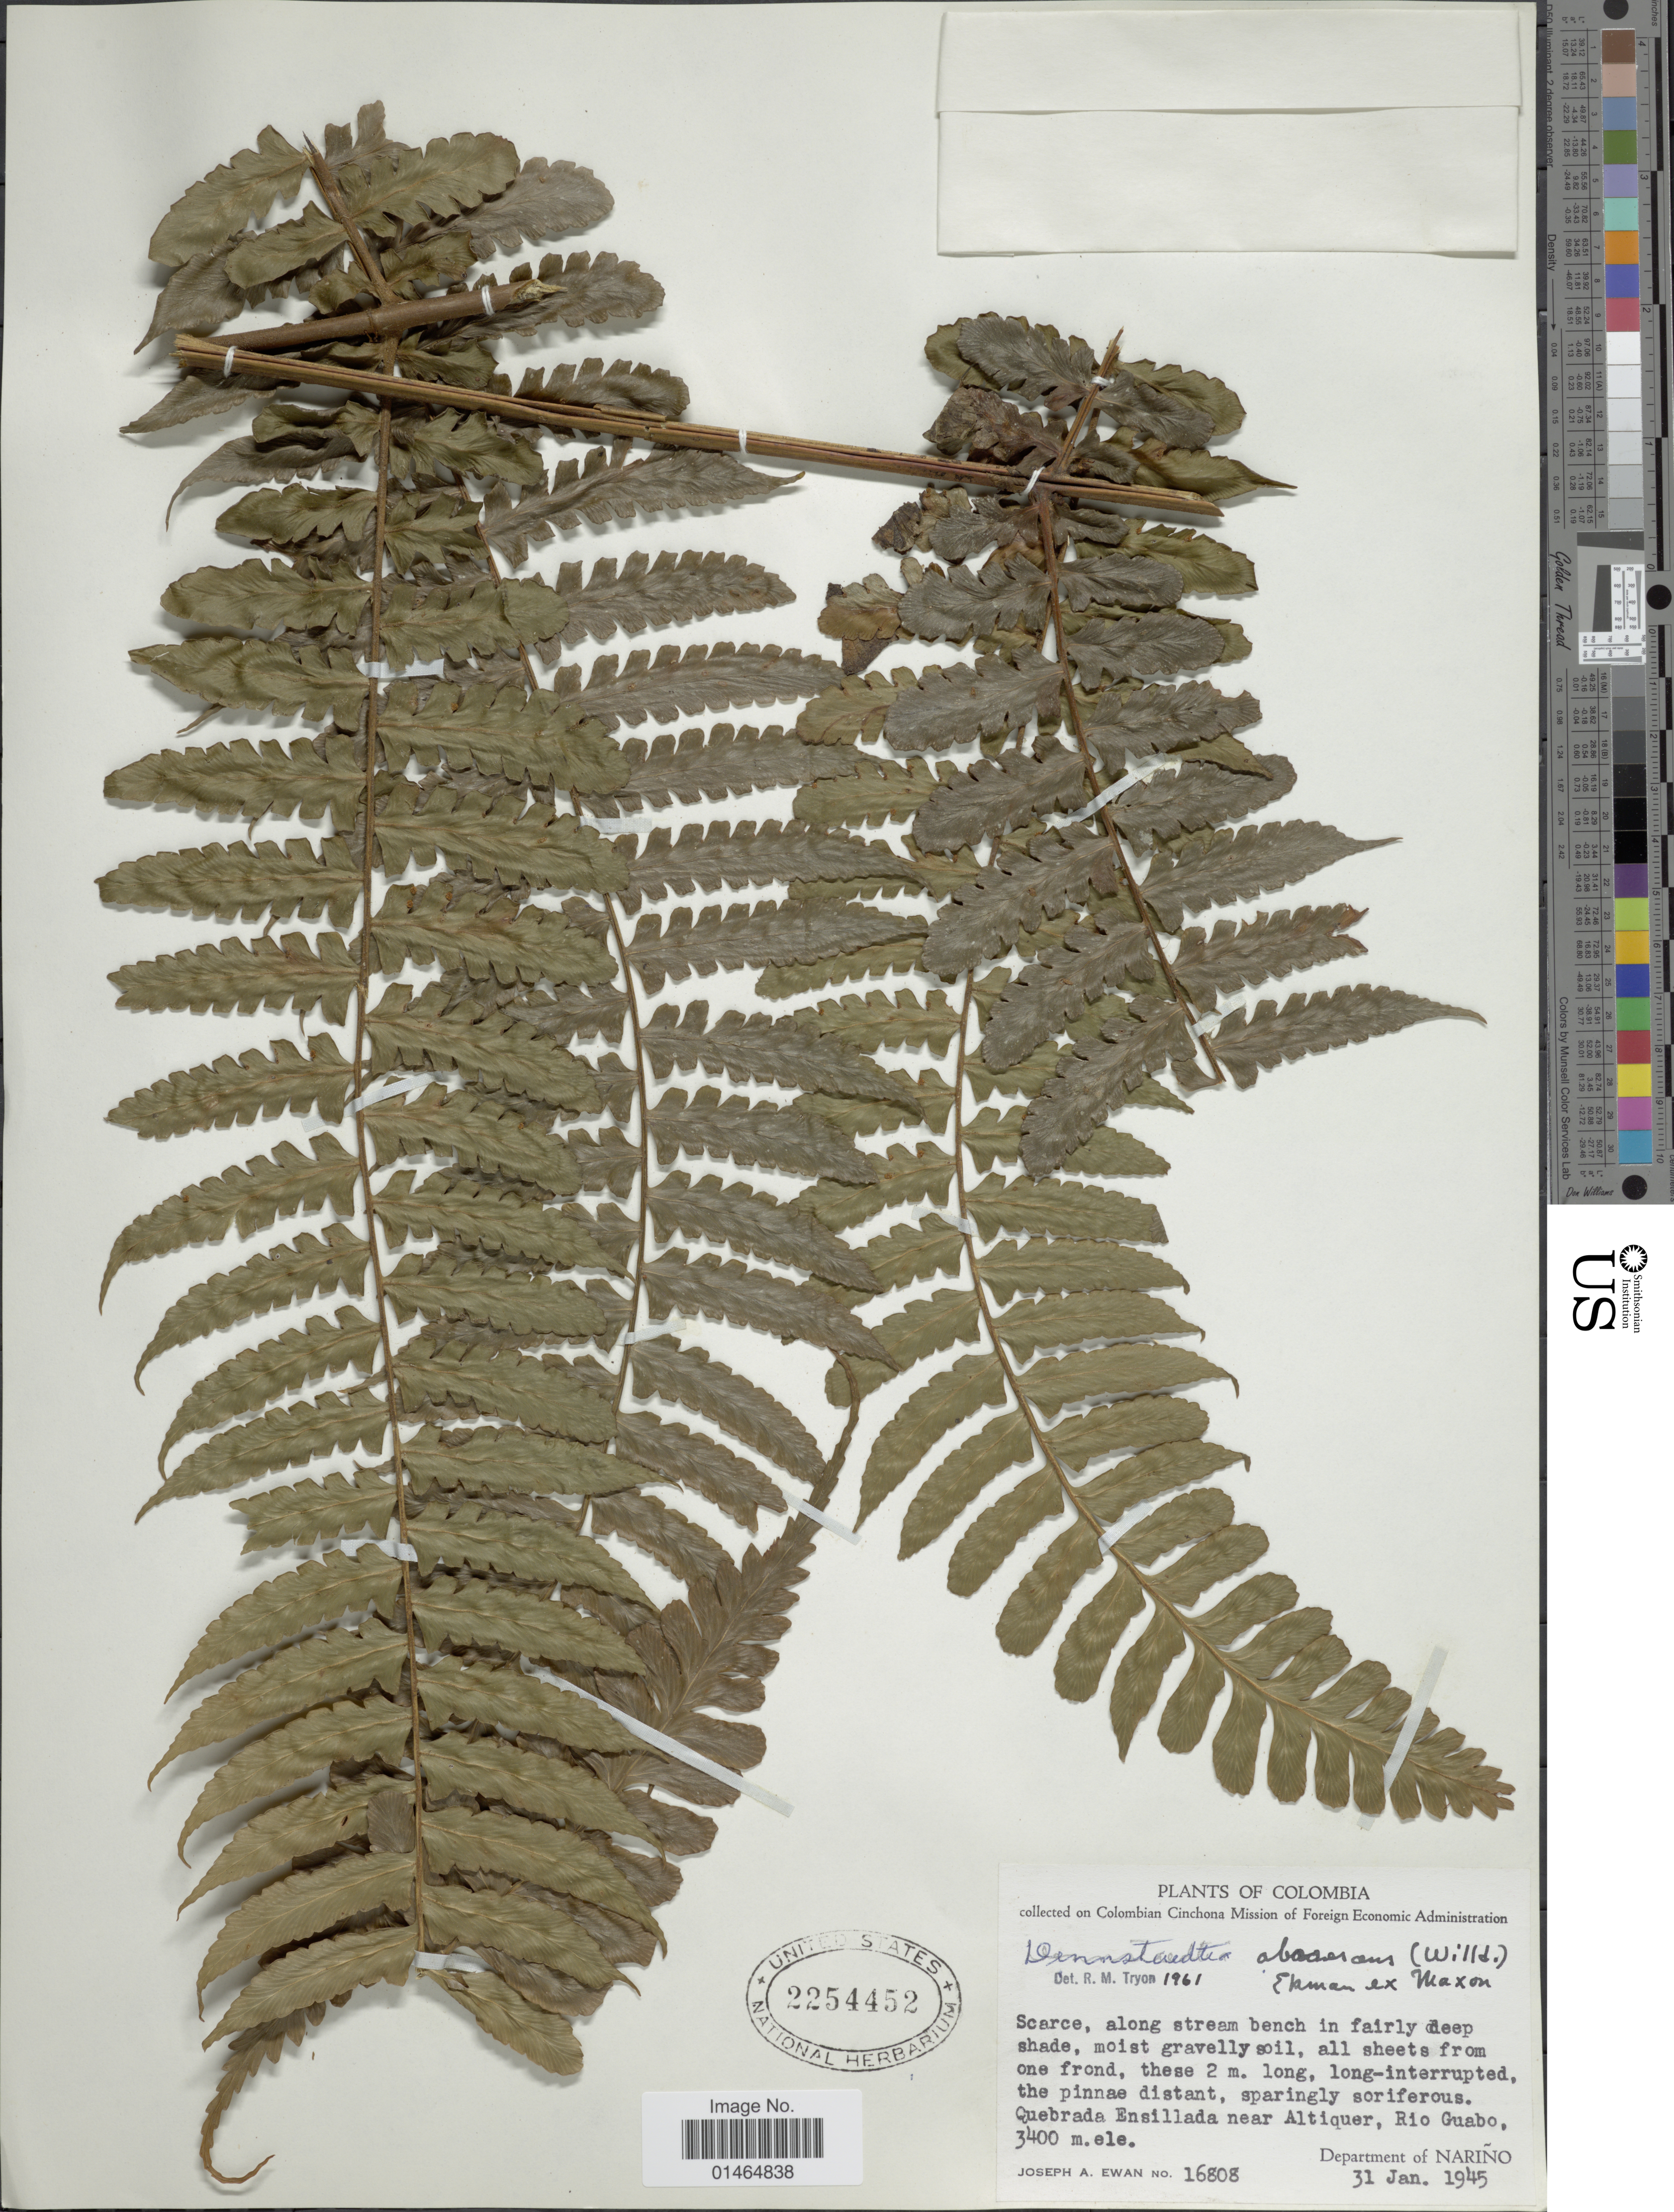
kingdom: Plantae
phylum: Tracheophyta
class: Polypodiopsida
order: Polypodiales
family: Dennstaedtiaceae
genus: Dennstaedtia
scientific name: Dennstaedtia obtusifolia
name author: (Willd.) T. Moore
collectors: J. A. Ewan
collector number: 16808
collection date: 1945-01-31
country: Colombia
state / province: Nariño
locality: Quebrada Ensillada near Altique, Rio Guabo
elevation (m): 3400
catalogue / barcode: US 2254452